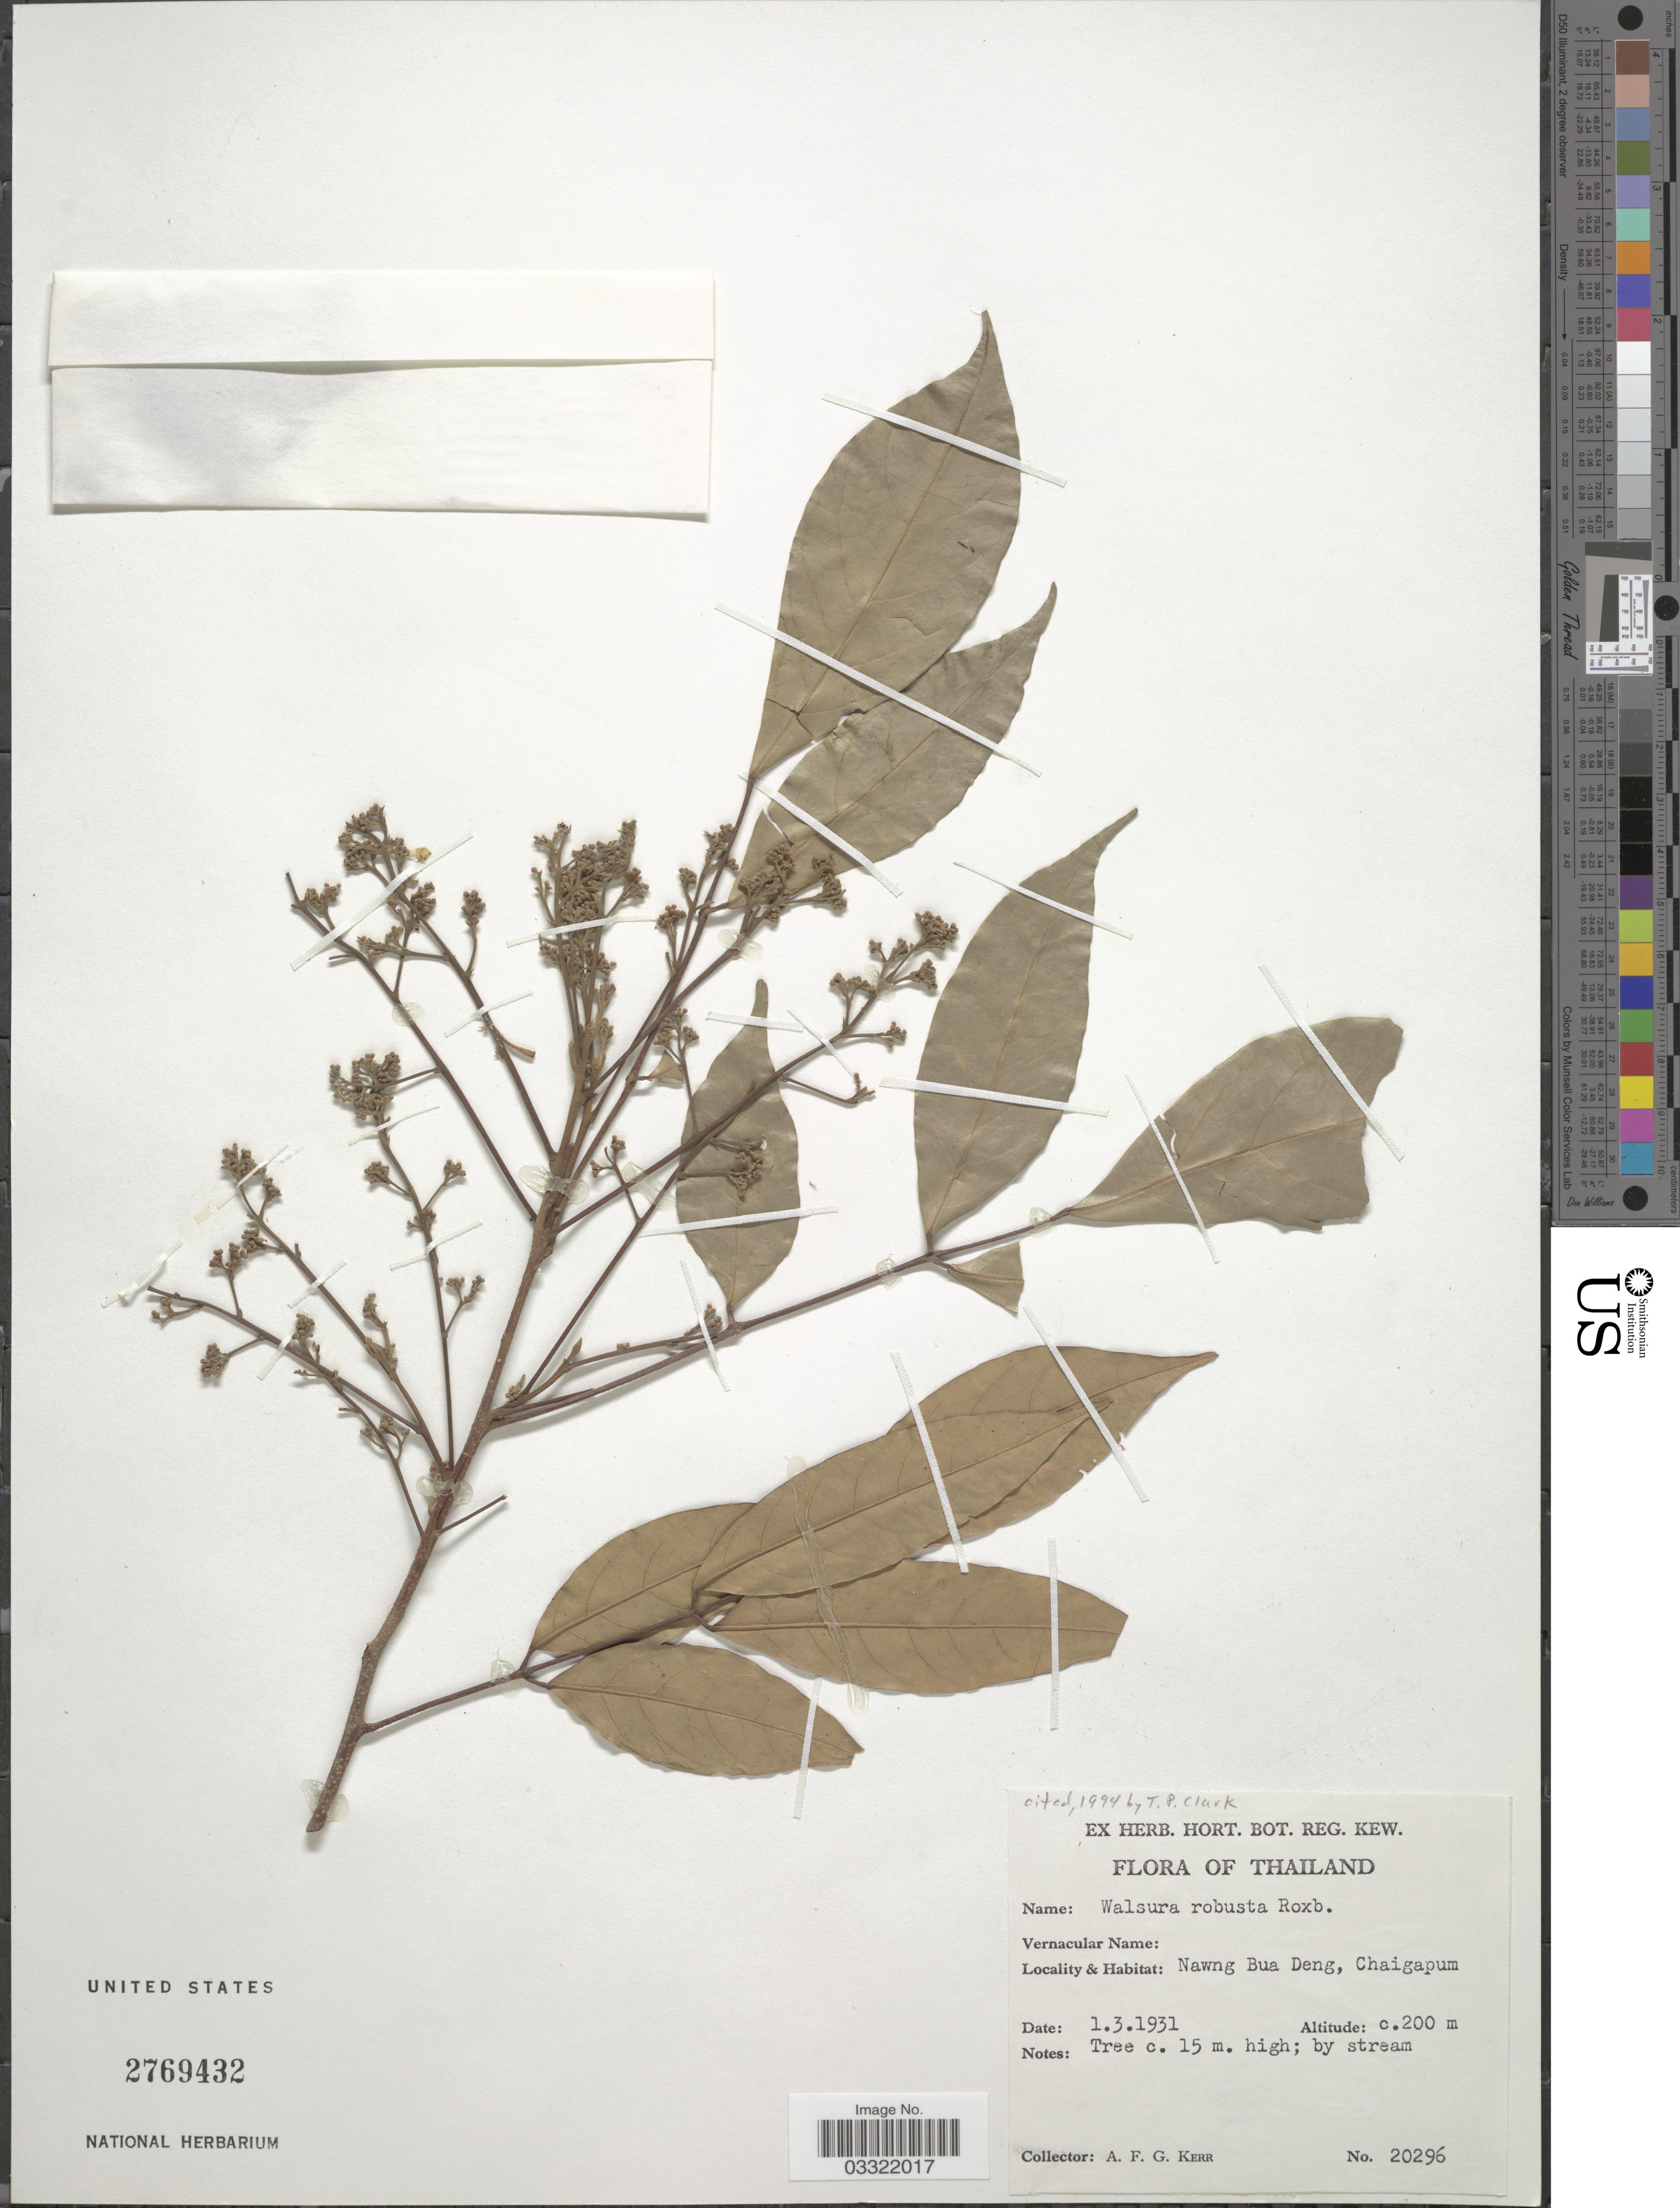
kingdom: Plantae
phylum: Tracheophyta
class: Magnoliopsida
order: Sapindales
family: Meliaceae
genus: Walsura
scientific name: Walsura robusta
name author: Roxb.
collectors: A. F. G. Kerr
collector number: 20296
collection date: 1931-03-01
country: Thailand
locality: Nawng Bua Deng, Chaigapum.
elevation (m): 200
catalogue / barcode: US 2769432